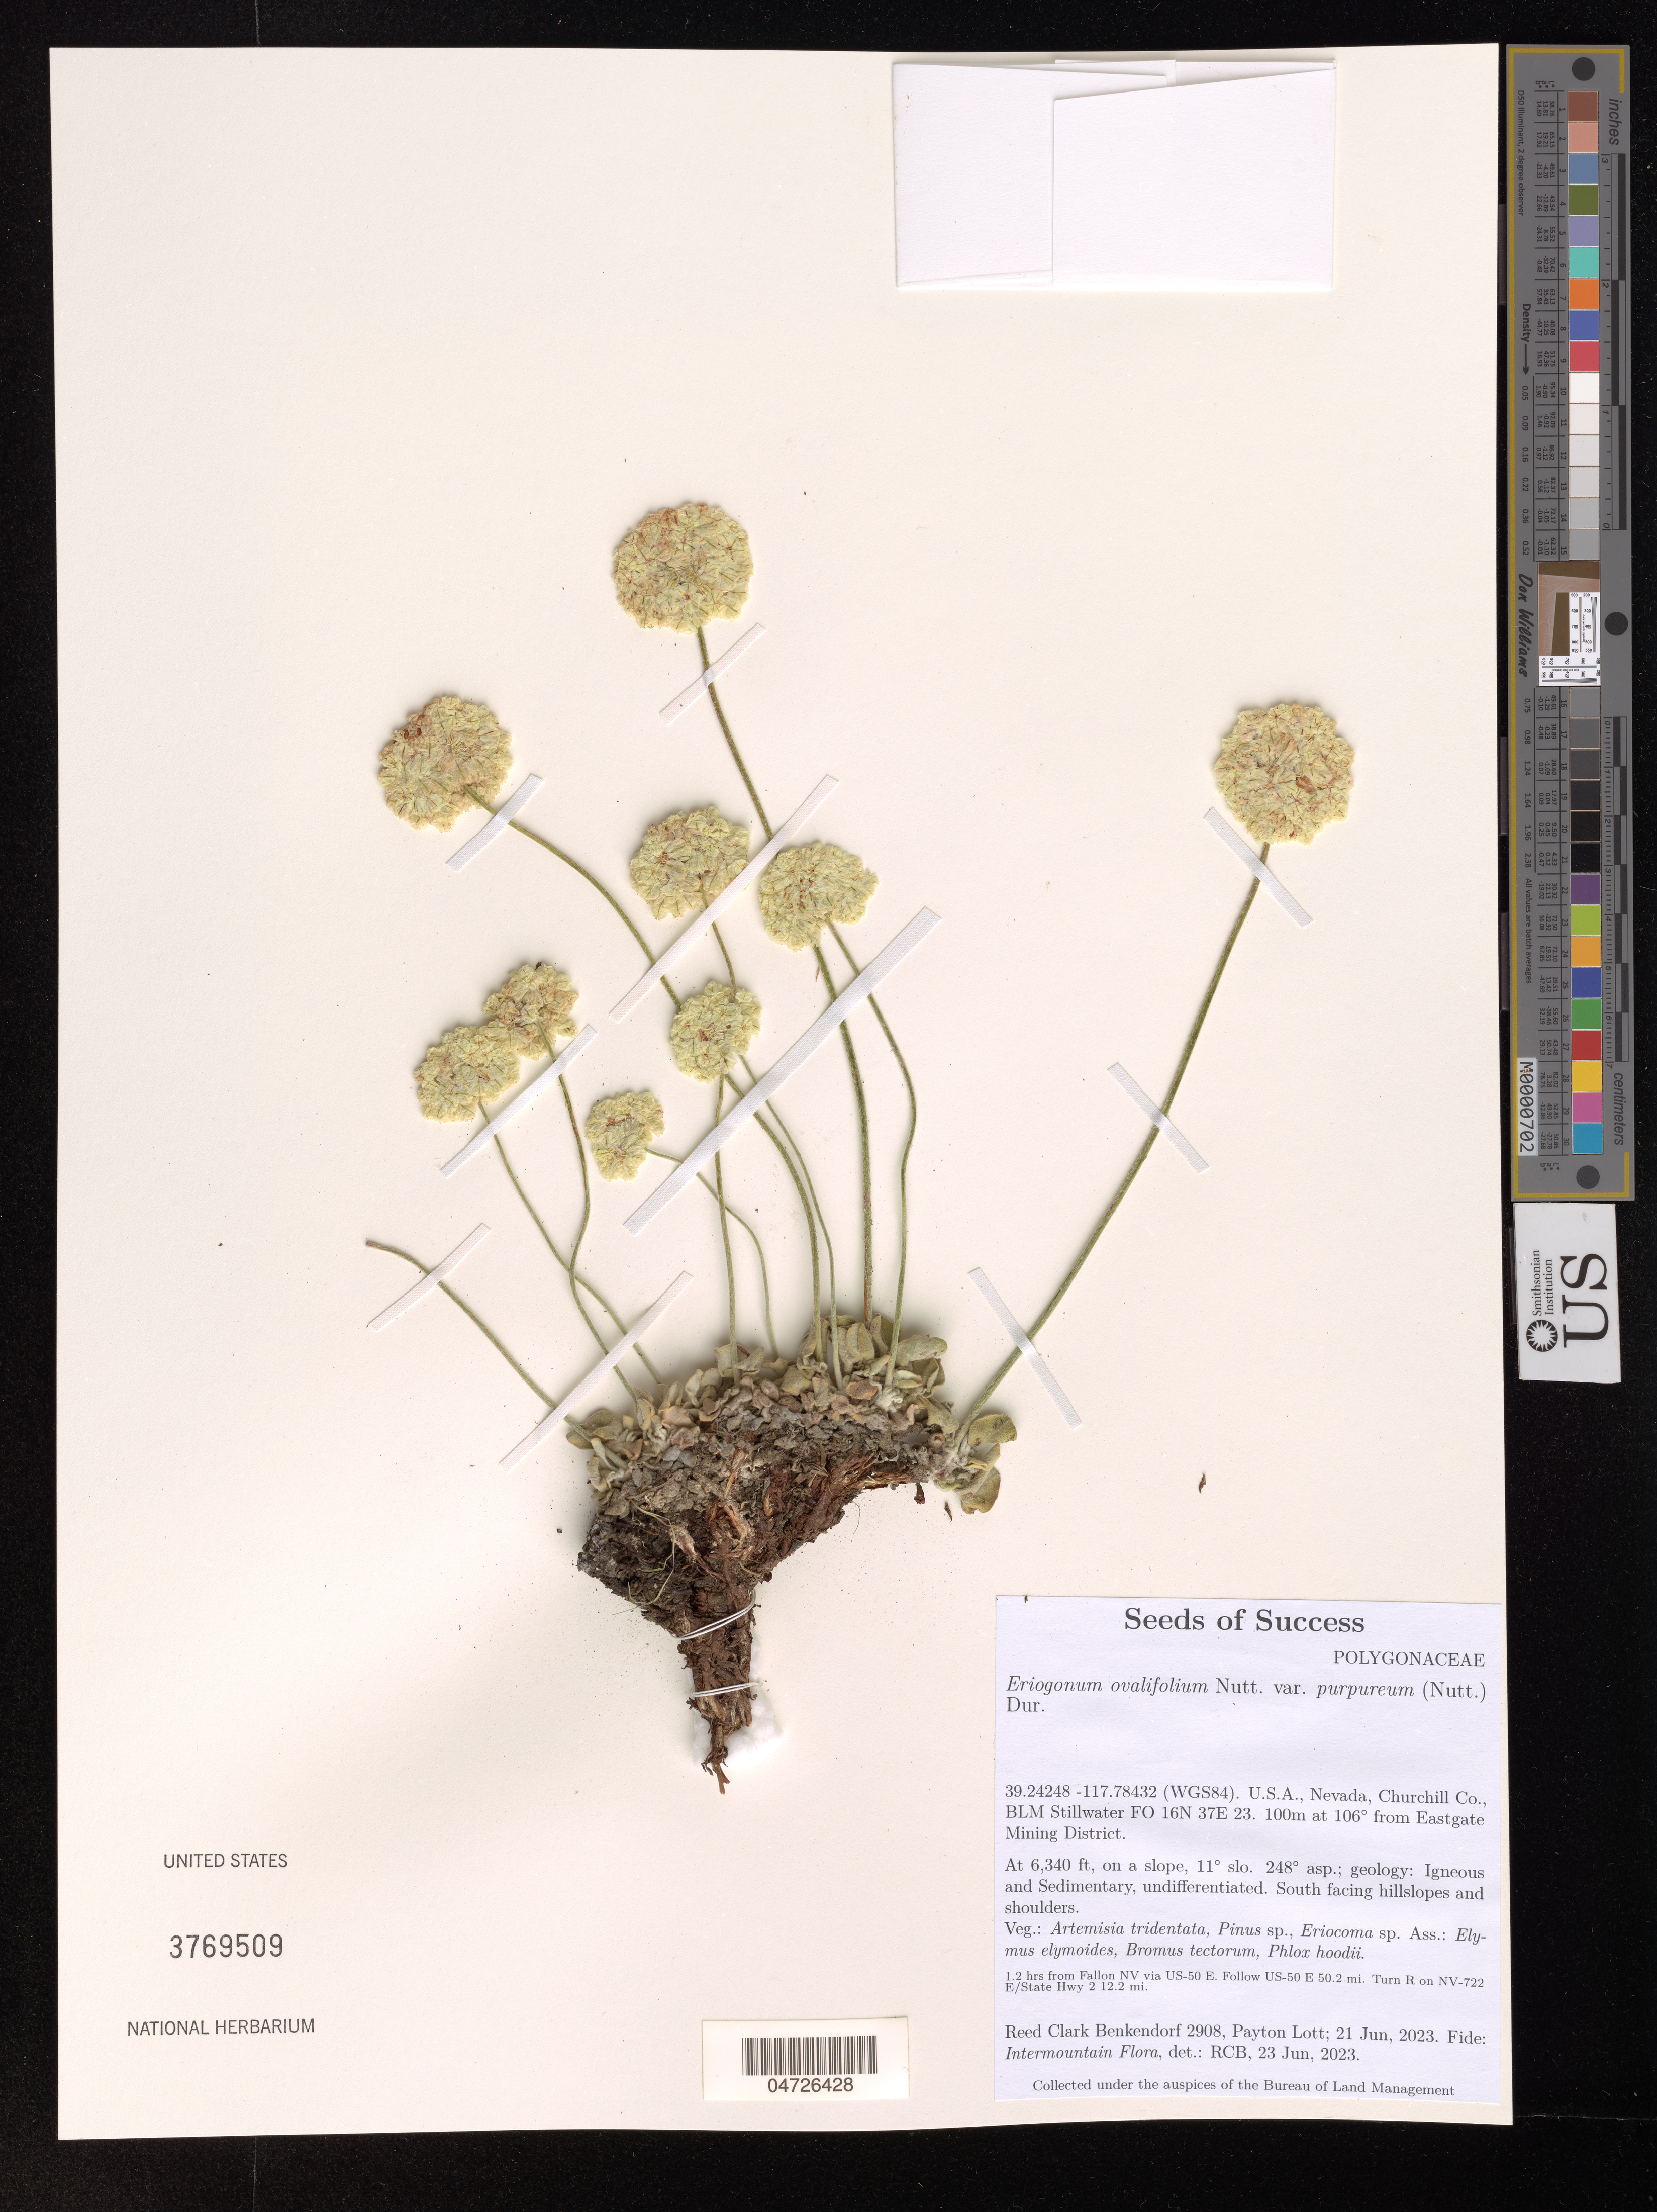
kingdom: Plantae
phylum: Tracheophyta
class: Magnoliopsida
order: Caryophyllales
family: Polygonaceae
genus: Eriogonum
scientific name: Eriogonum ovalifolium var. purpureum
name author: (Nutt.) Durand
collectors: R. Benkendorf & P. Lott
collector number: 2908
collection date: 2023-06-21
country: United States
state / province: Nevada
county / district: Churchill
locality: (WGS84). Churchill Co., BLM Stillwater FO 16N 37E 23.100m at 106º from Eastgate Mining District. 1.2 hrs from Fallon NV via US-50 E. Follow US-50 E 50.2 mi. Turn R on NV-722 E/State Hwy 2 12.2 mi.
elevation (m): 1932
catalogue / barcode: US 3769509